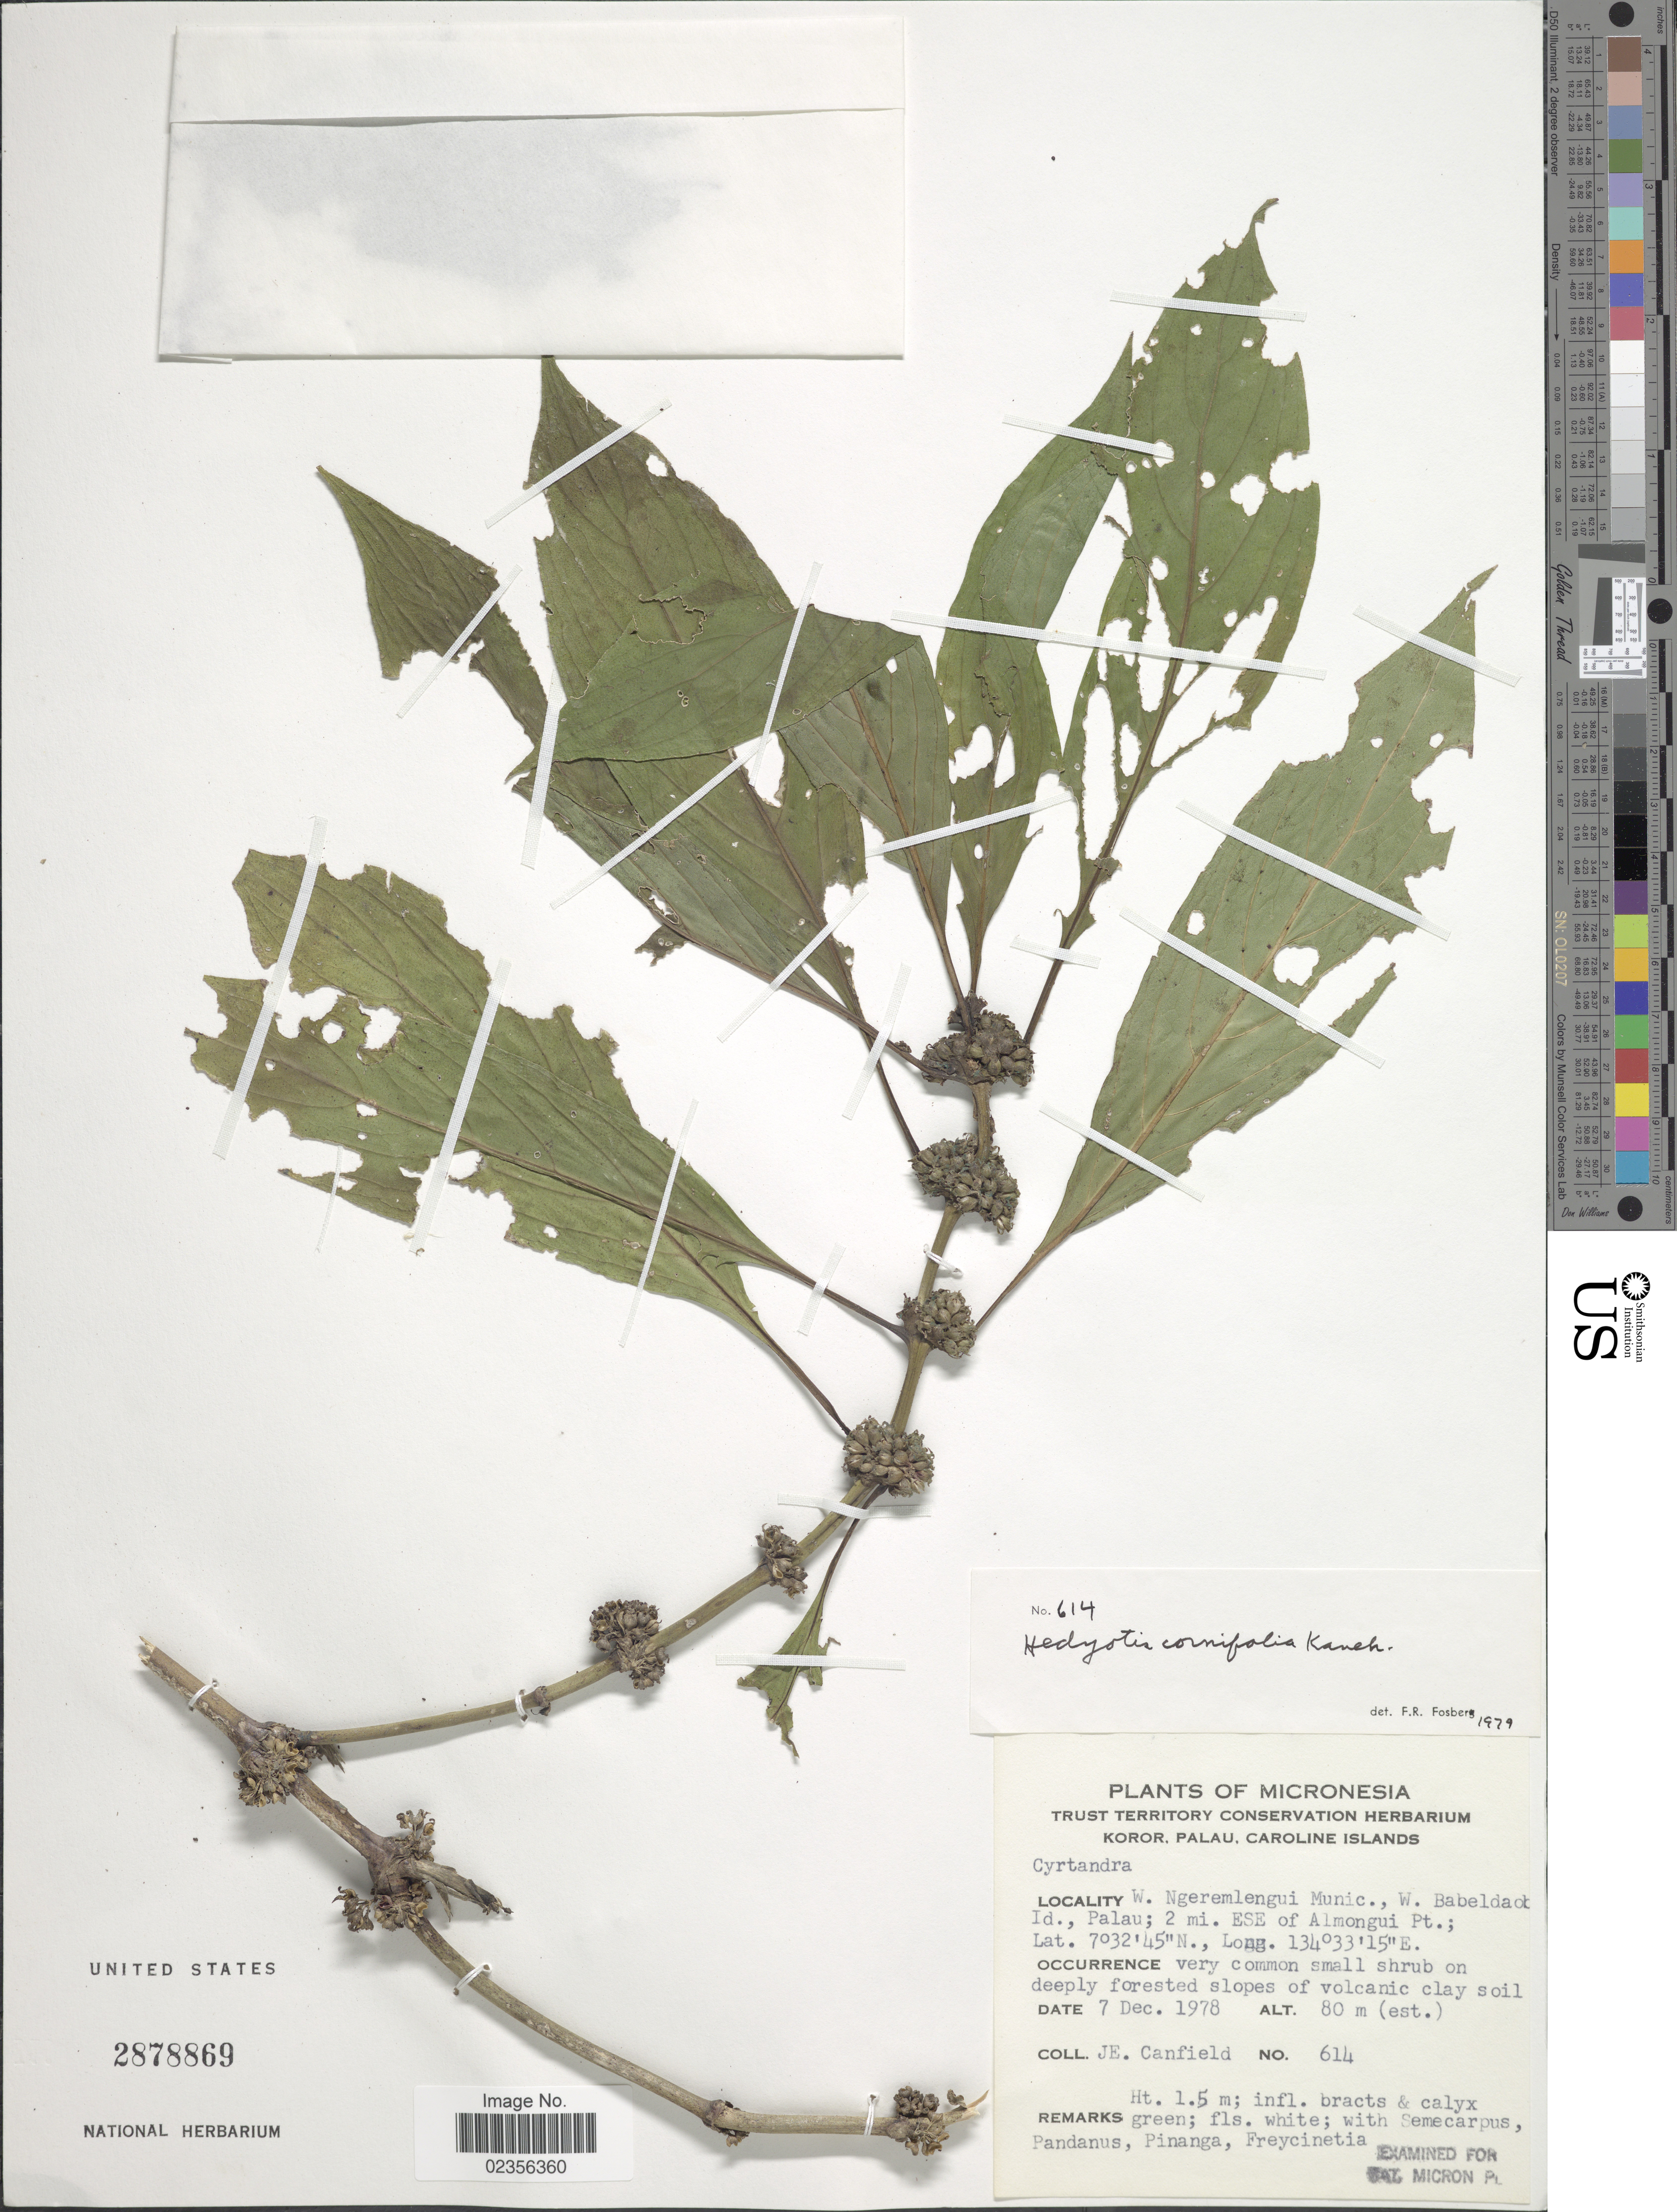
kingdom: Plantae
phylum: Tracheophyta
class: Magnoliopsida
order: Gentianales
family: Rubiaceae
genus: Hedyotis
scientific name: Hedyotis cornifolia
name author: Kaneh.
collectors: J. E. Canfield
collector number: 614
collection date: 1978-12-07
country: Palau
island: Babeldaob [Babelthuap]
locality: Micronesia, Koror, Palau, Caroline Islands, W. Ngeremlengui Munic., W. Babeldaob Id., Palau, 2 mi. ESE of Almongui Pt.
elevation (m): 80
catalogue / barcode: US 2878869